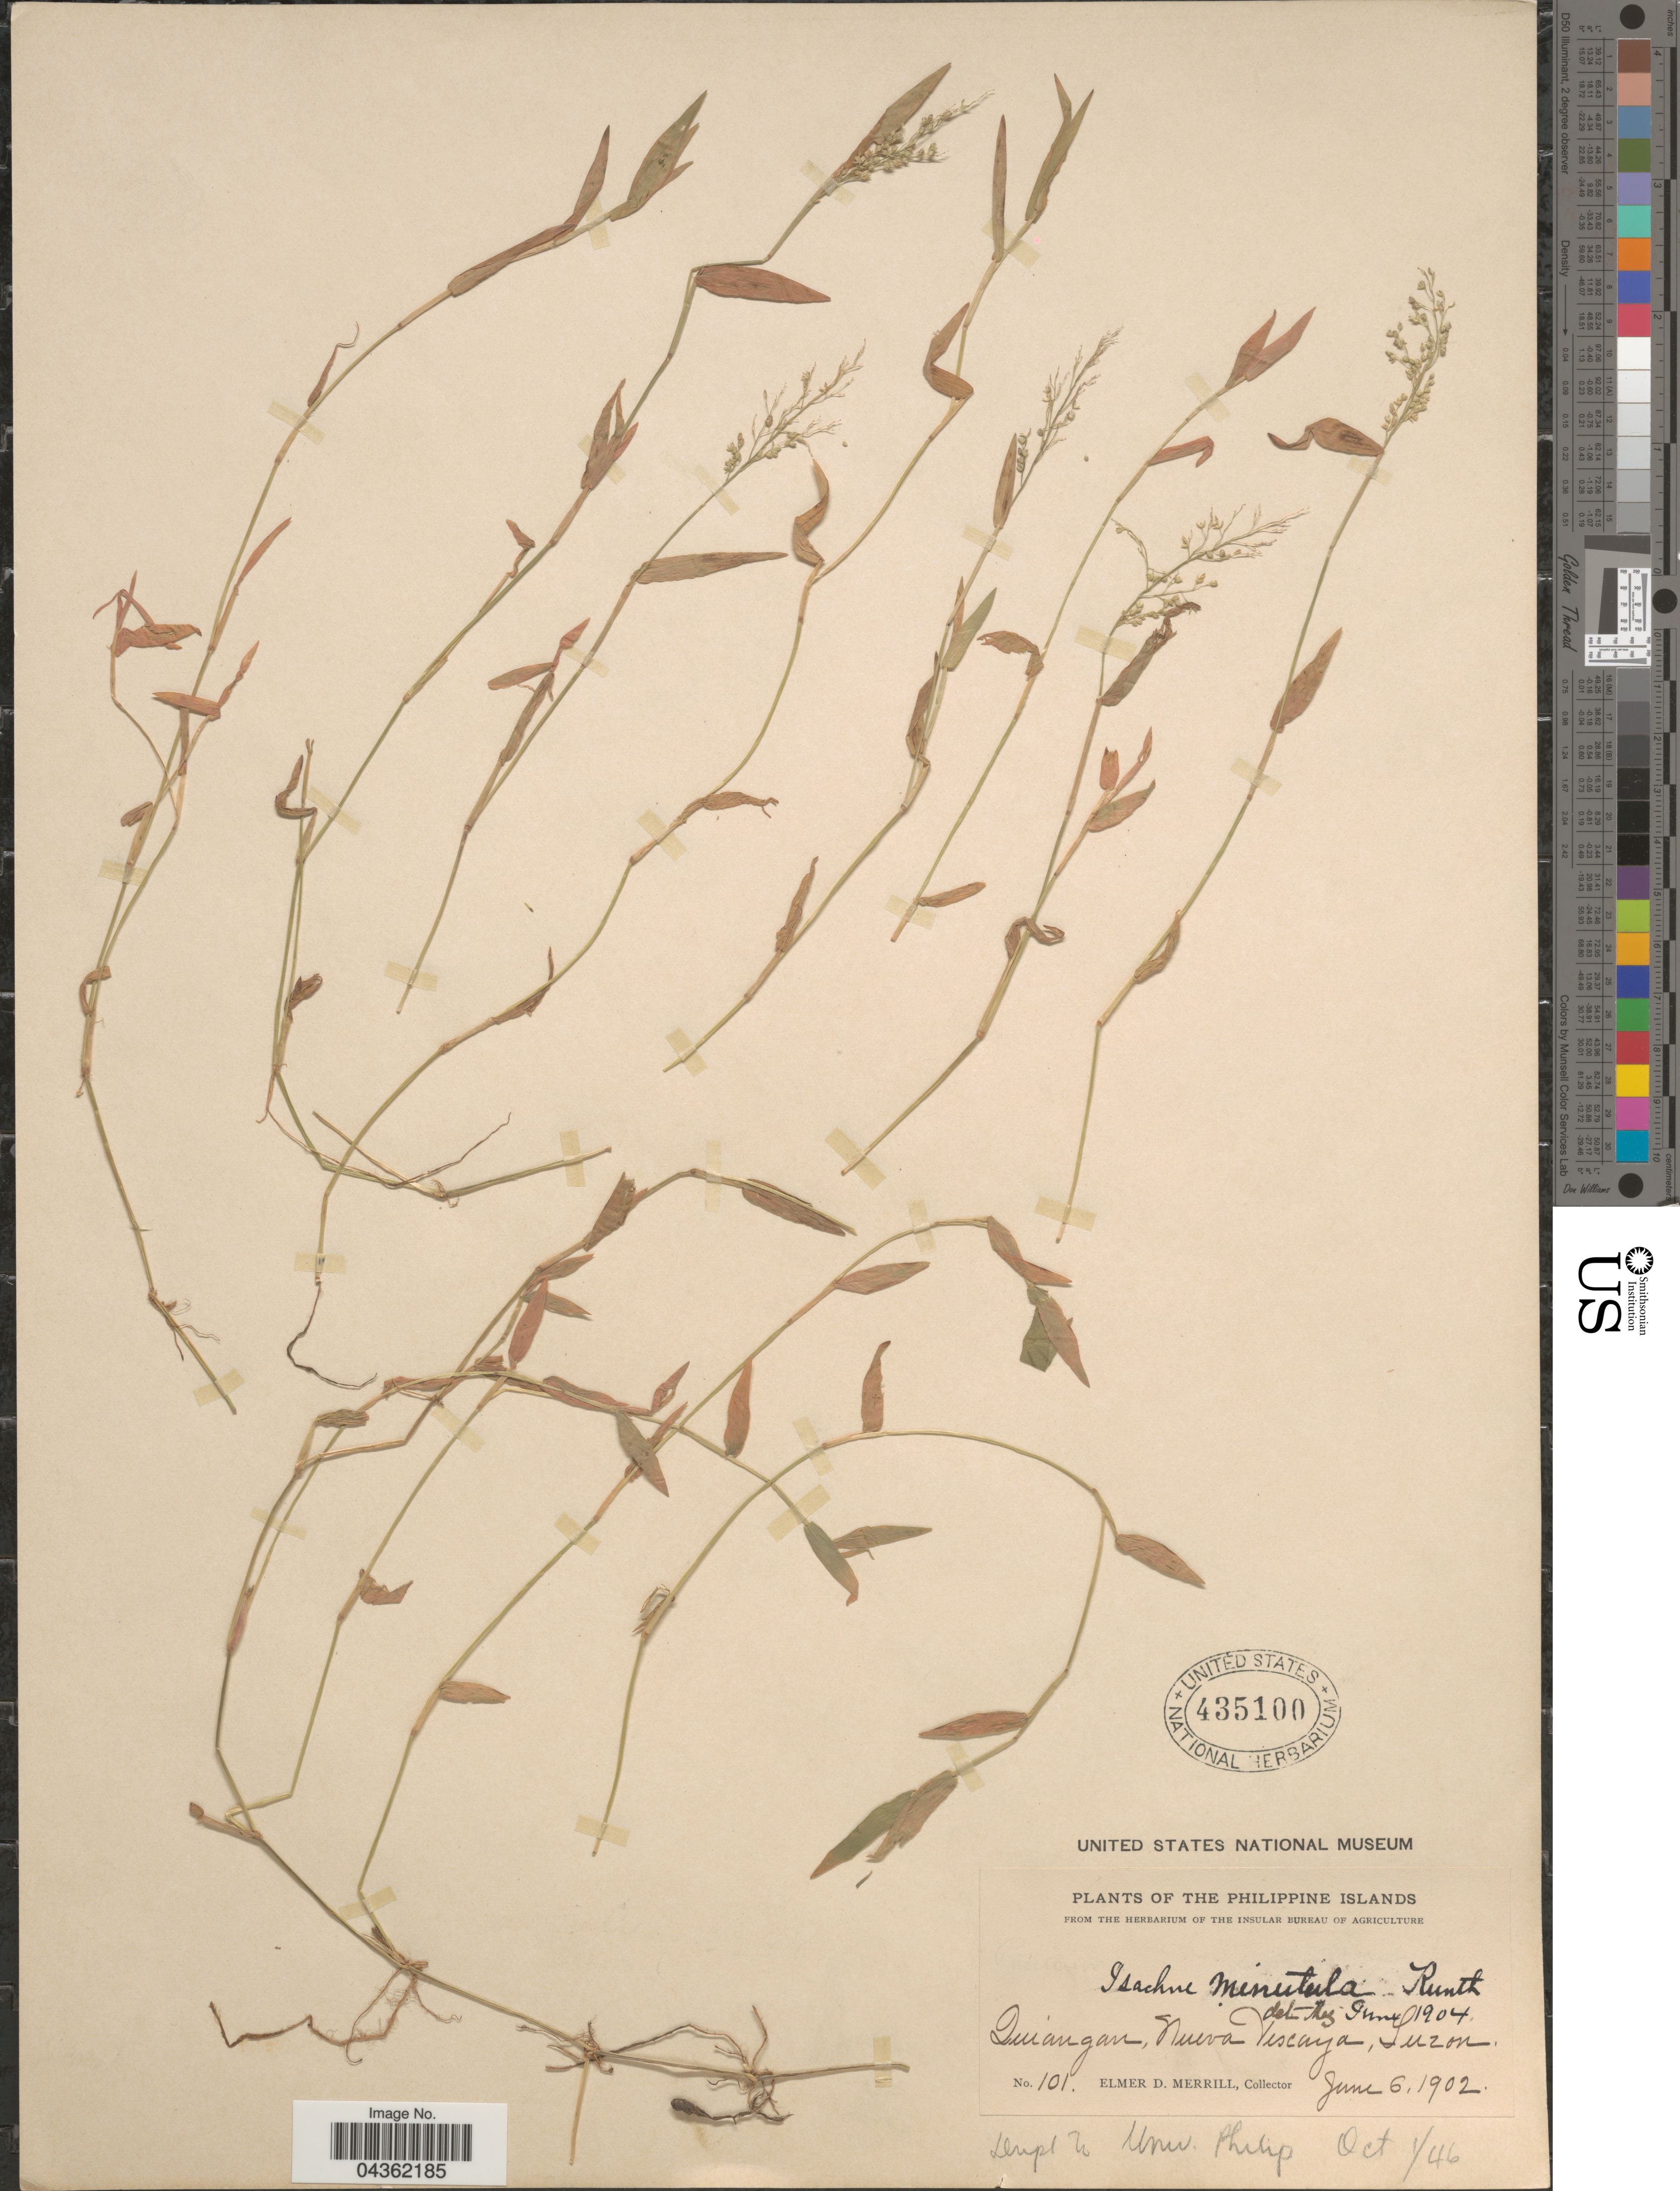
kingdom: Plantae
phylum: Tracheophyta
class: Liliopsida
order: Poales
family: Poaceae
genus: Isachne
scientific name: Isachne minutula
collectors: E. D. Merrill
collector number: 101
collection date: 1902-06-06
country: Philippines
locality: Philippine Islands. Quiangan, Nueva Viscaya, Luzon.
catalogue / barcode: US 435100